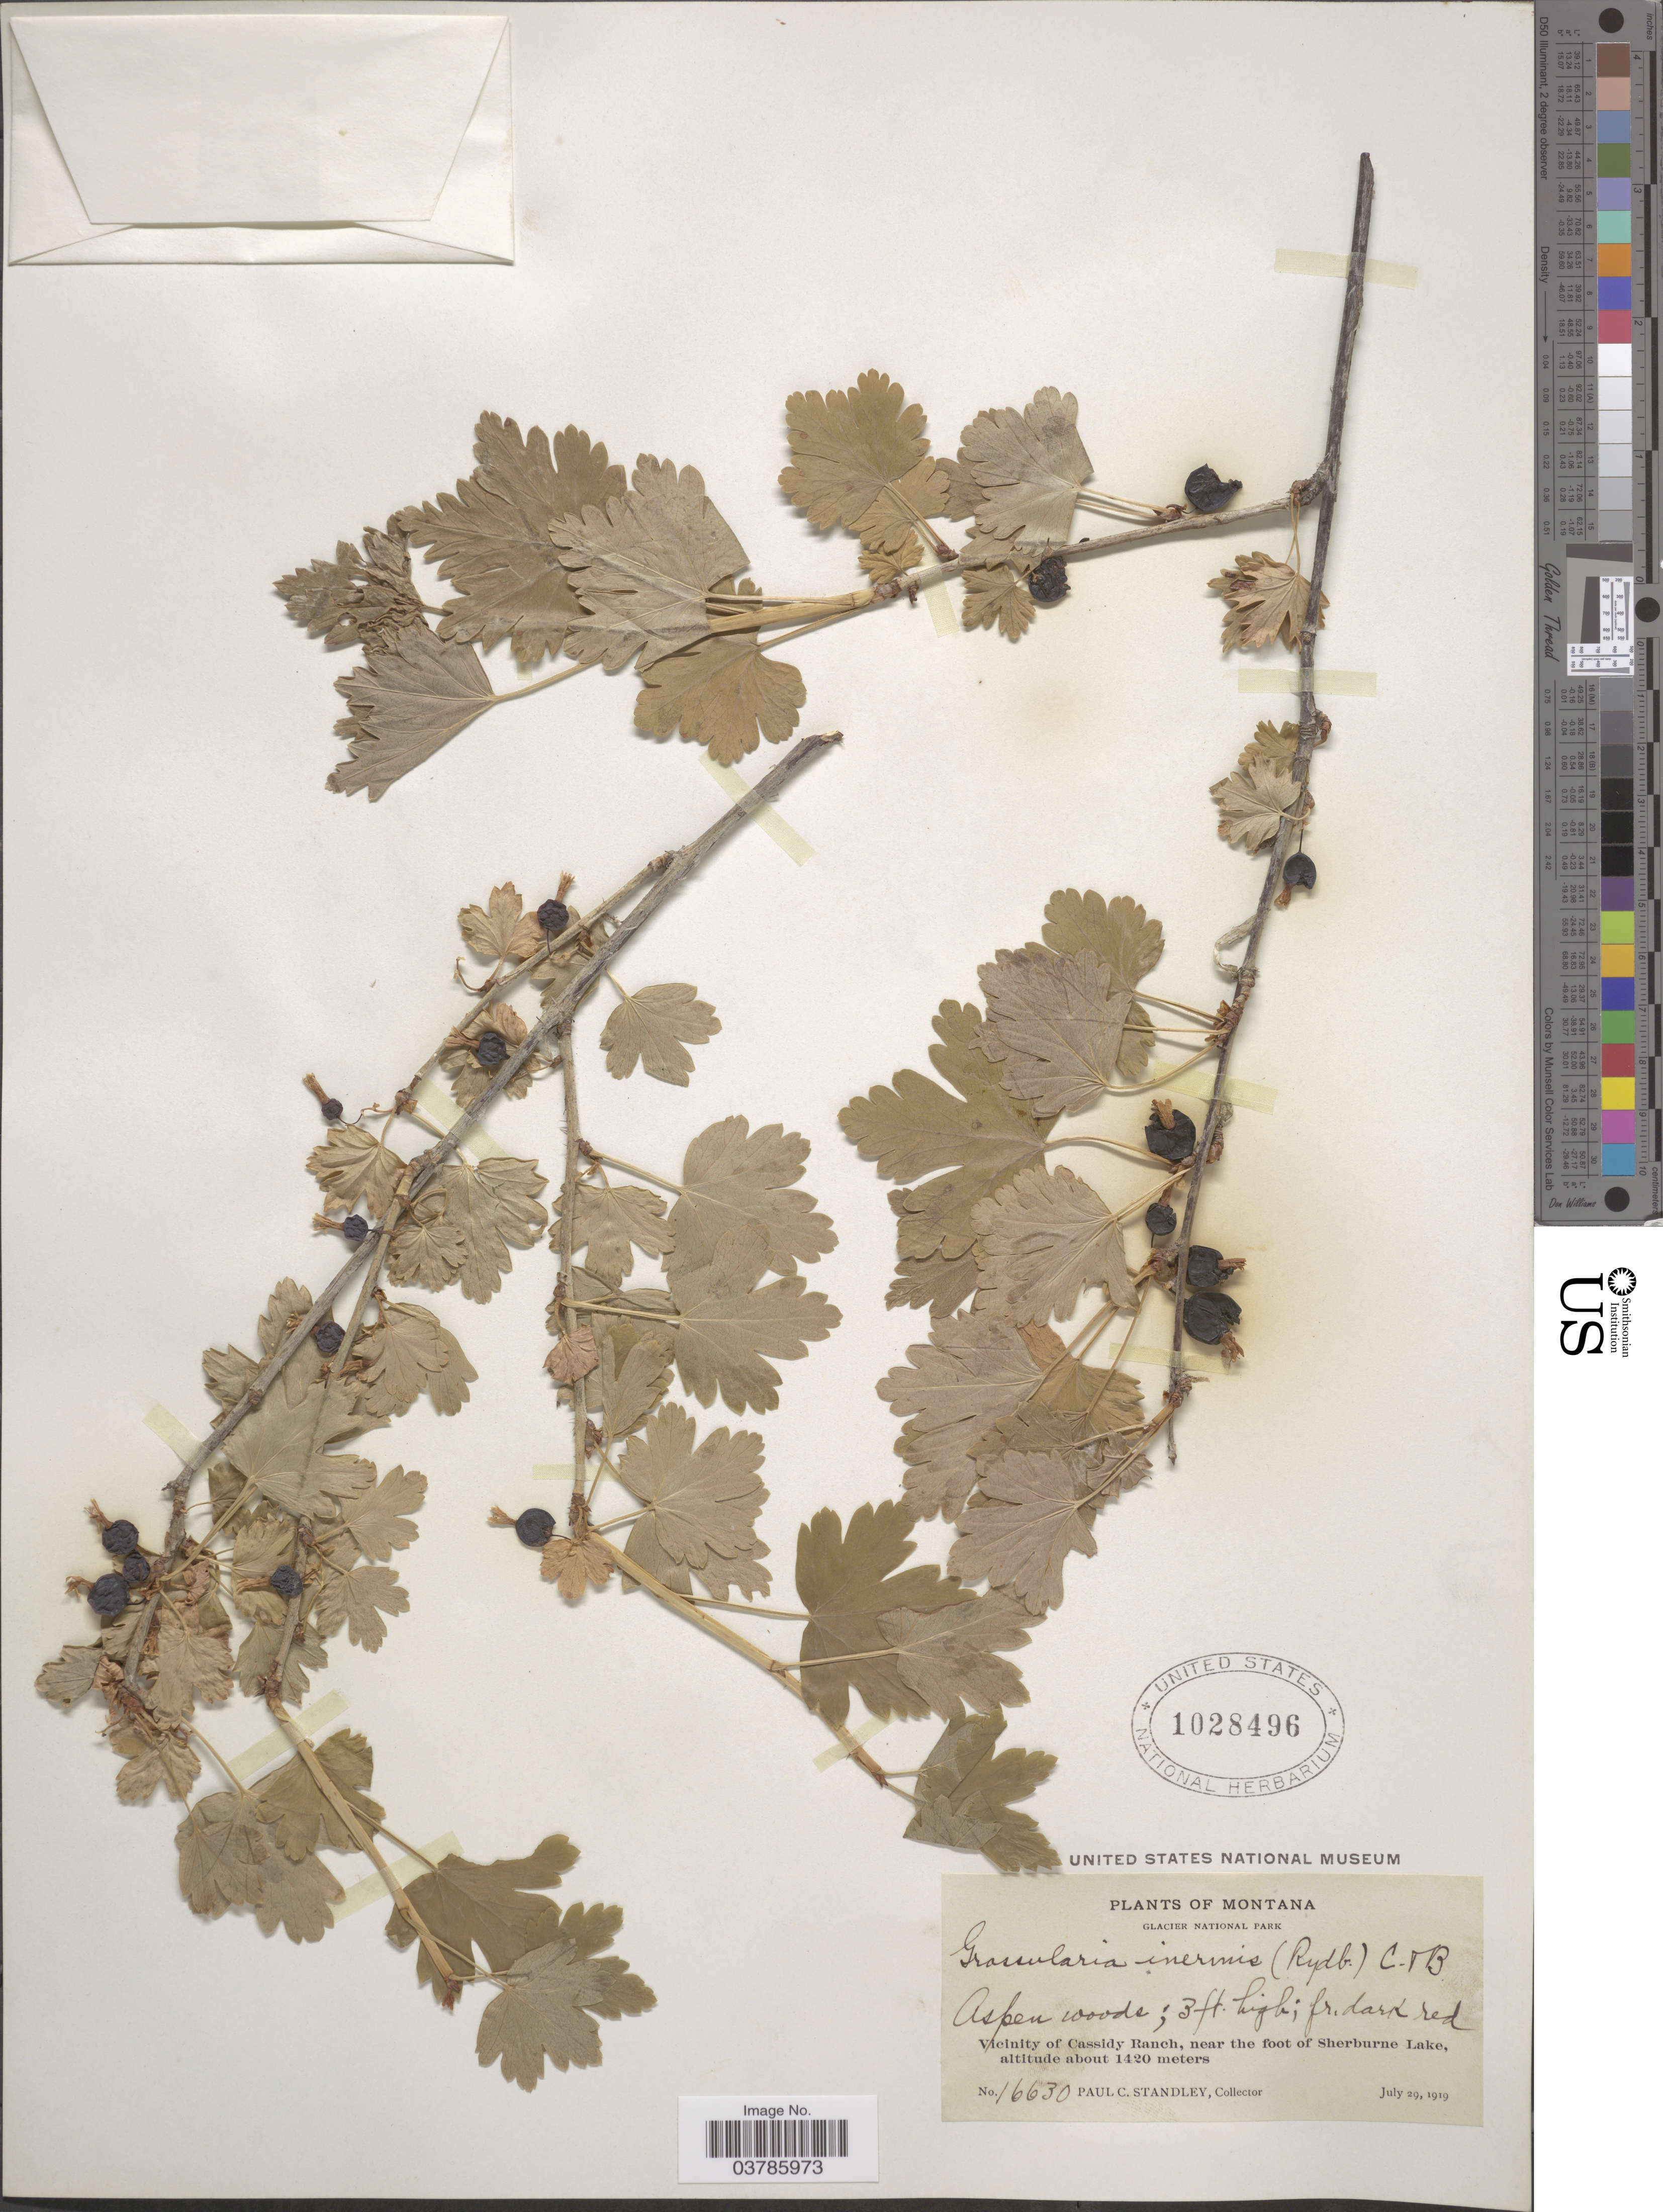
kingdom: Plantae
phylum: Tracheophyta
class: Magnoliopsida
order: Saxifragales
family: Grossulariaceae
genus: Ribes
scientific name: Ribes inerme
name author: Rydb.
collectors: P. C. Standley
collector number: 16630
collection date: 1919-07-29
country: United States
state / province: Montana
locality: Glacier National Park. Aspen woods. Vicinity of Cassidy Ranch, near the foot of Sherburne Lake.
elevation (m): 1420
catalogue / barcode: US 1028496